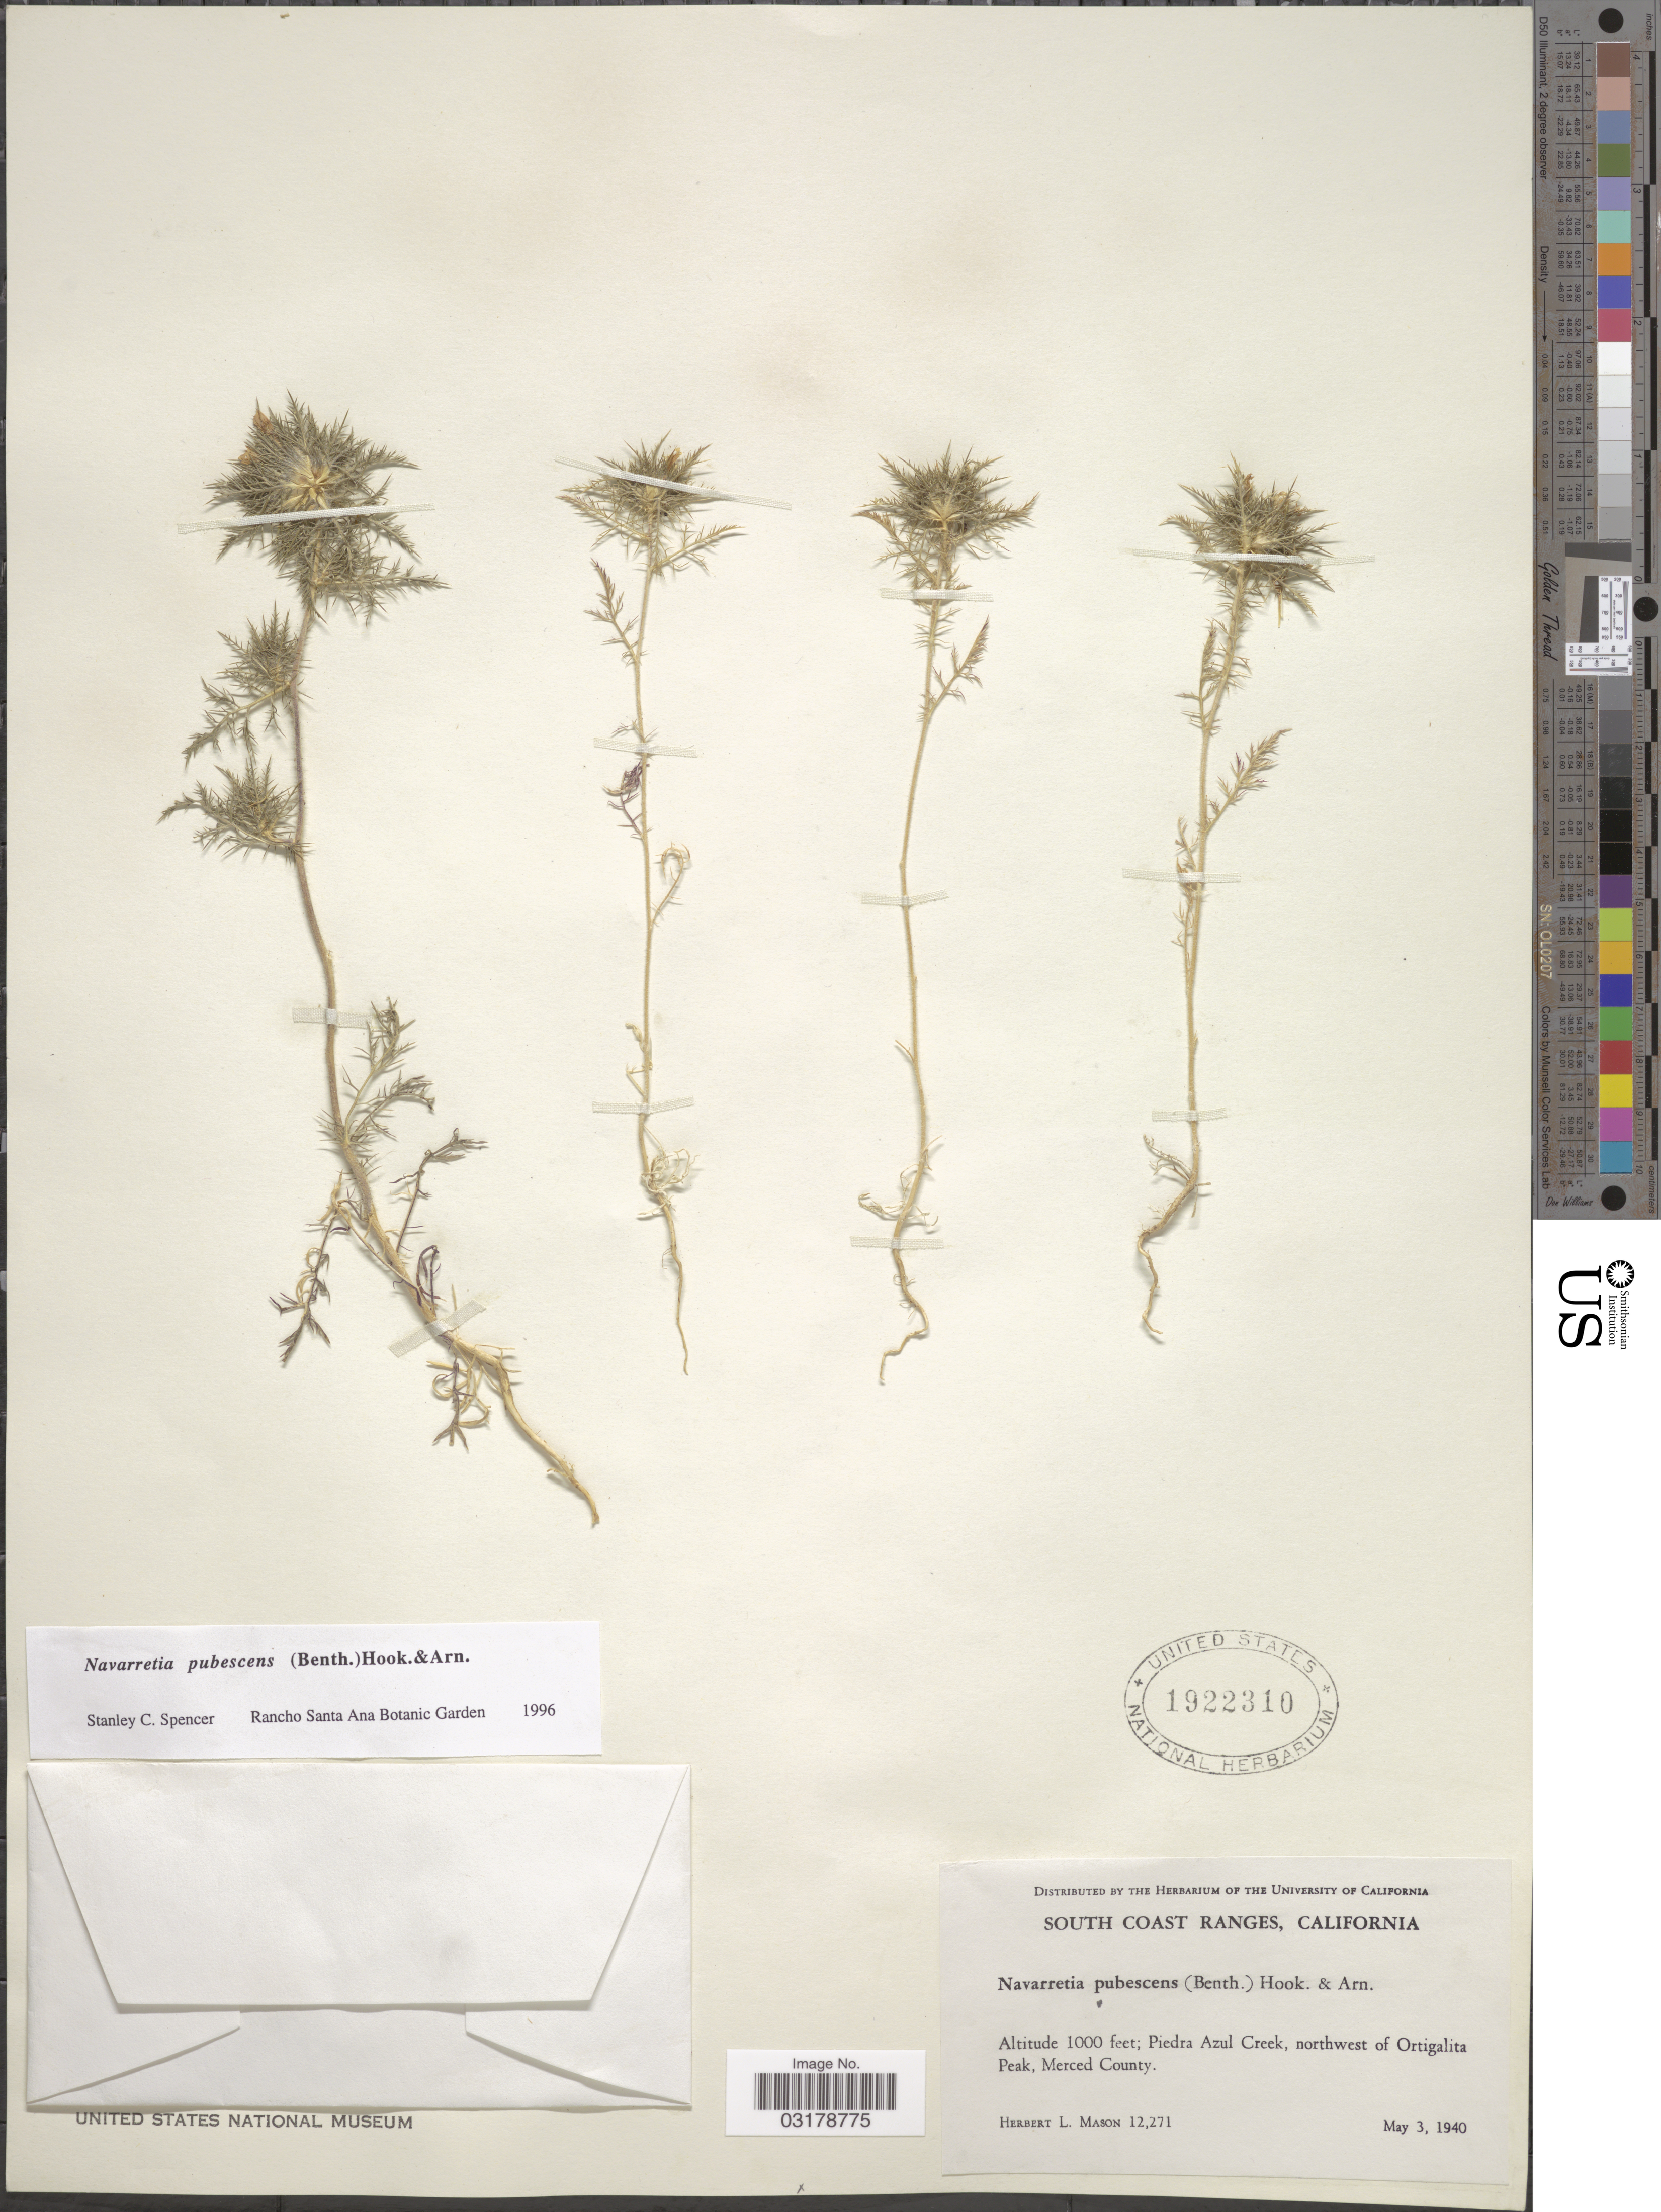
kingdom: Plantae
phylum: Tracheophyta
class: Magnoliopsida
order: Ericales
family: Polemoniaceae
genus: Navarretia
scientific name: Navarretia pubescens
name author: (Benth.) Hook. & Arn.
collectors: H. L. Mason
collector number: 12271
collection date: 1940-05-03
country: United States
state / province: California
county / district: Merced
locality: South Coast Ranges. Piedra Azul Creek, northwest of Ortigalita Peak, Merced County.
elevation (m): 305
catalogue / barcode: US 1922310